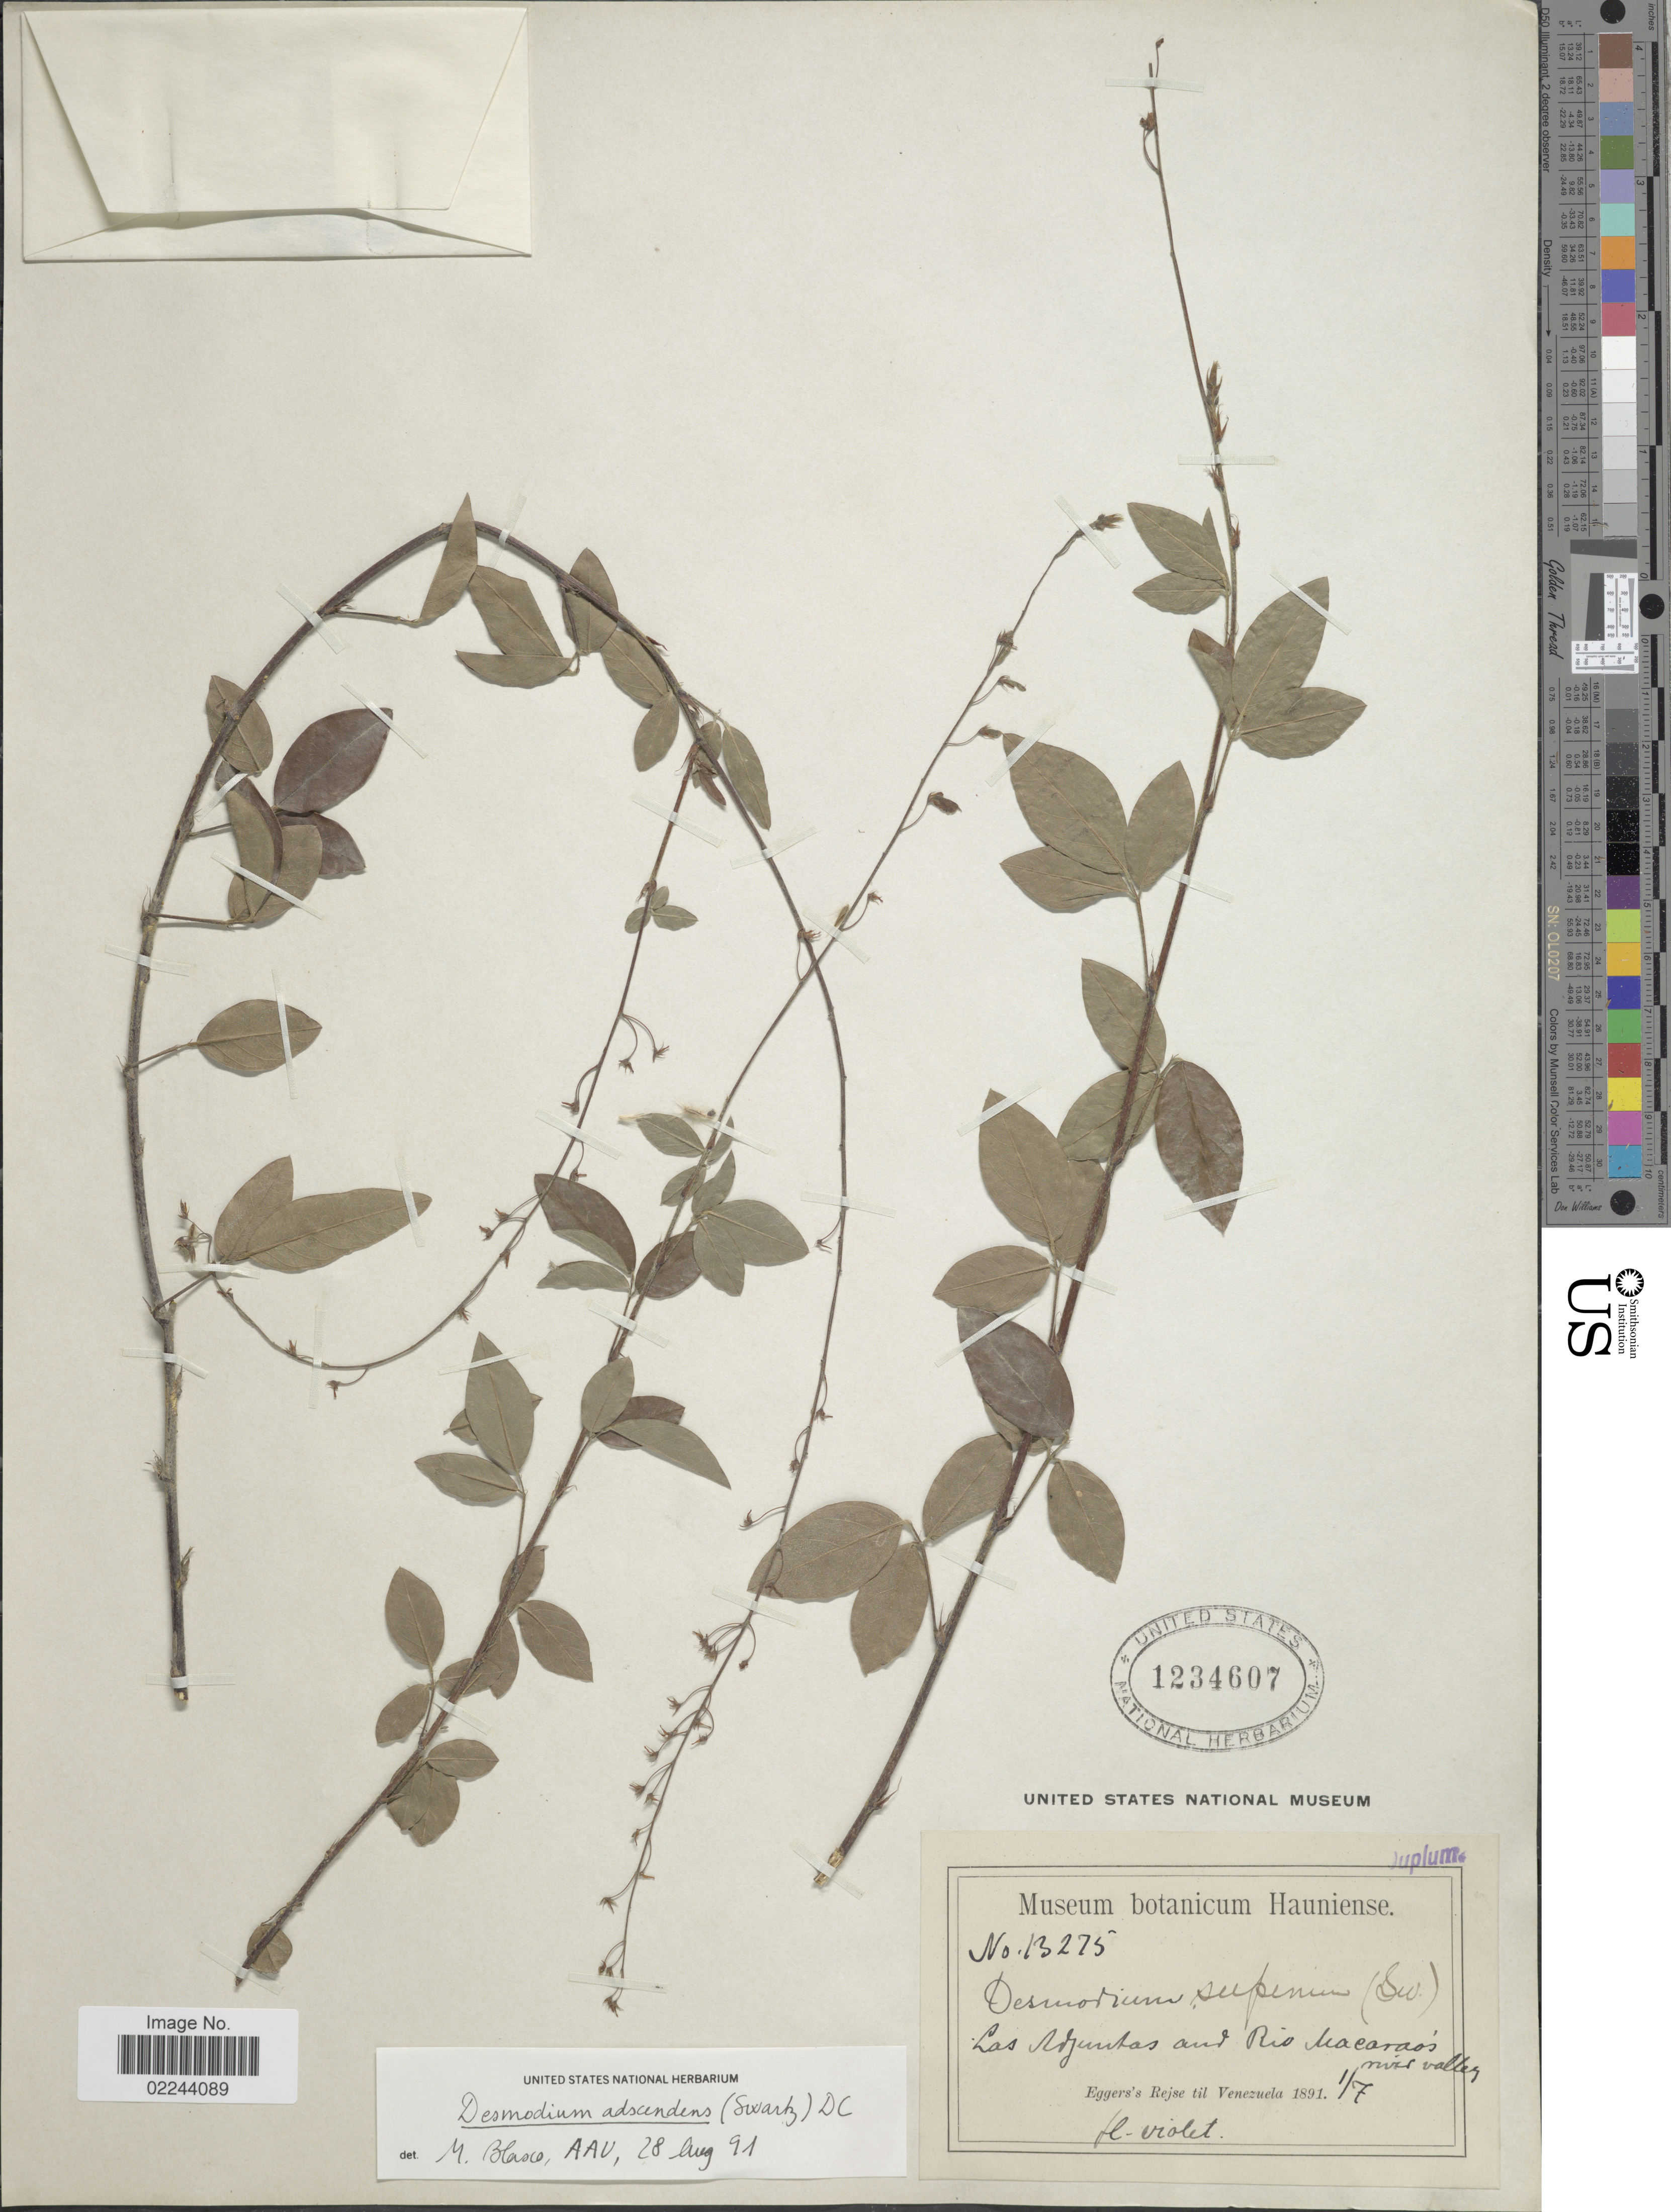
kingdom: Plantae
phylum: Tracheophyta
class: Magnoliopsida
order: Fabales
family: Fabaceae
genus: Grona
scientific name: Grona adscendens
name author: (Sw.) H. Ohashi & K. Ohashi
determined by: Strong, Mark T., (BOT), Smithsonian Institution - National Museum of Natural History (UNITED STATES)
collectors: -. Eggers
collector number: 13275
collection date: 1897-07-01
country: Venezuela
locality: Las Adjuntas and Rio Macaraós, rivas valley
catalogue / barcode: US 1234607